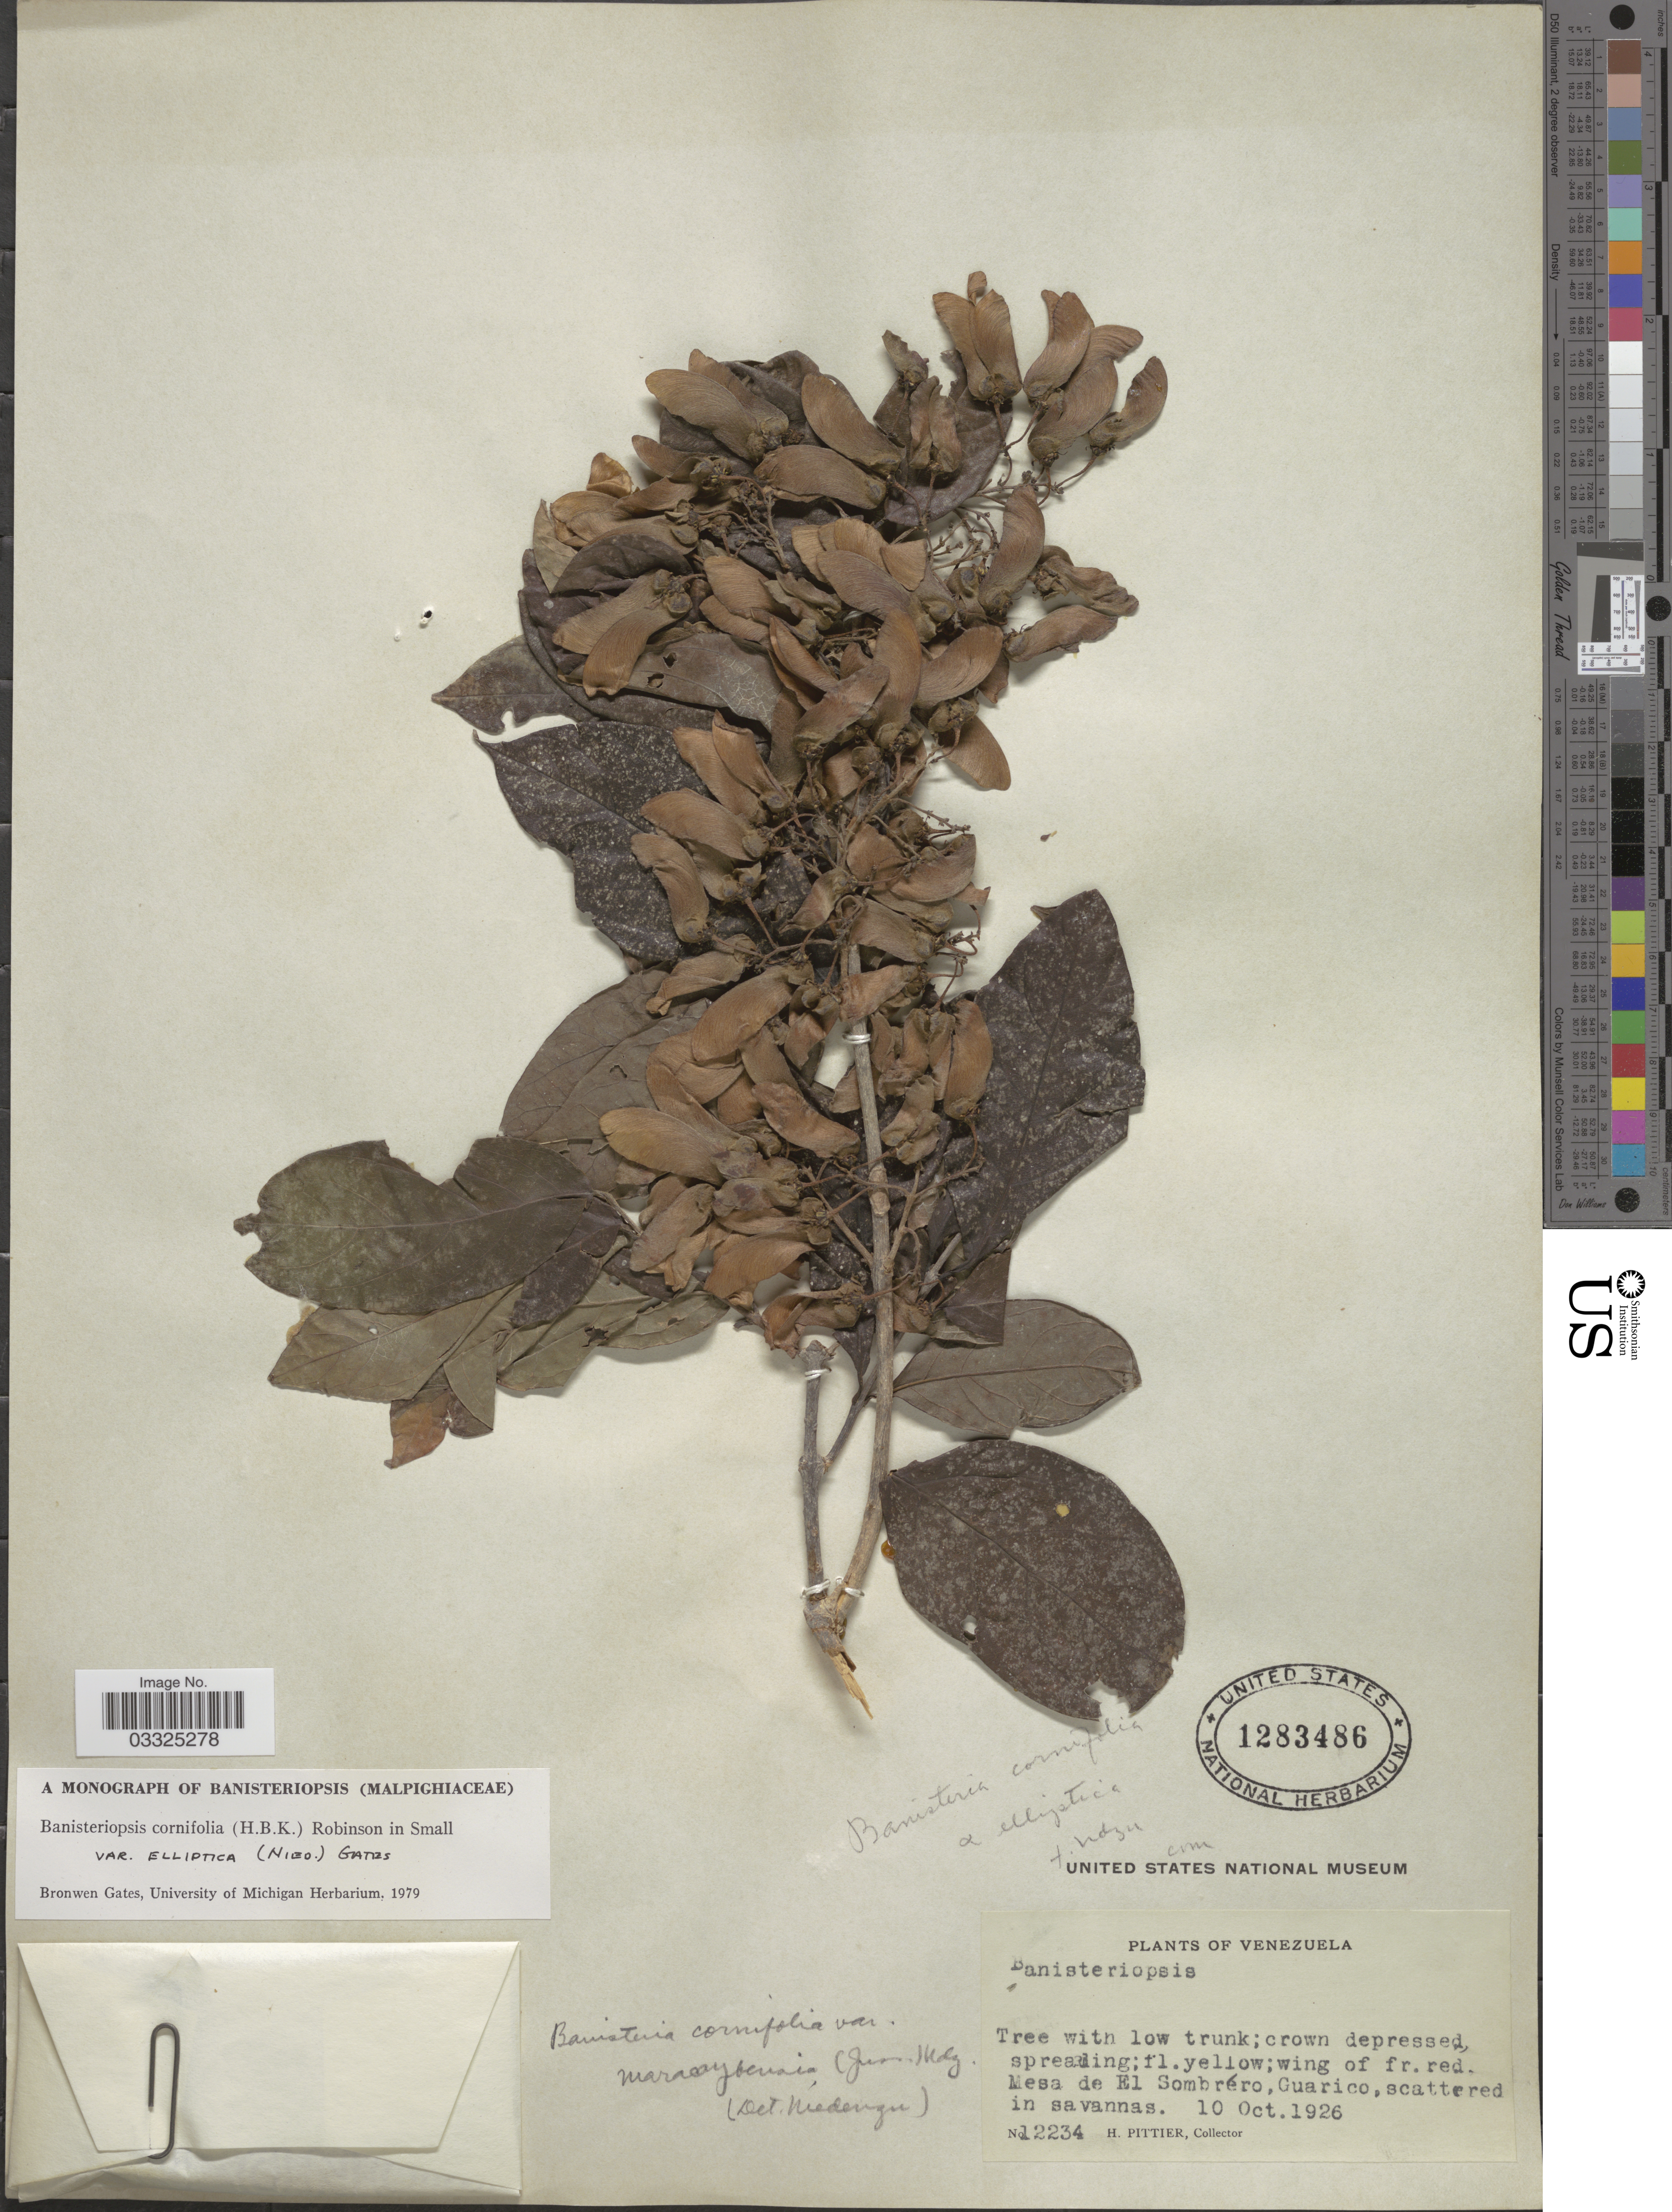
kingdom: Plantae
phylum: Tracheophyta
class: Magnoliopsida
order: Malpighiales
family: Malpighiaceae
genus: Bronwenia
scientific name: Bronwenia cornifolia var. maracaybensis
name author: (A. Juss.) W.R. Anderson & C. Davis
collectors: H. F. Pittier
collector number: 12234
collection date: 1926-10-10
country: Venezuela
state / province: Guárico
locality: Mesa de El Sombréro.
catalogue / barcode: US 1283486